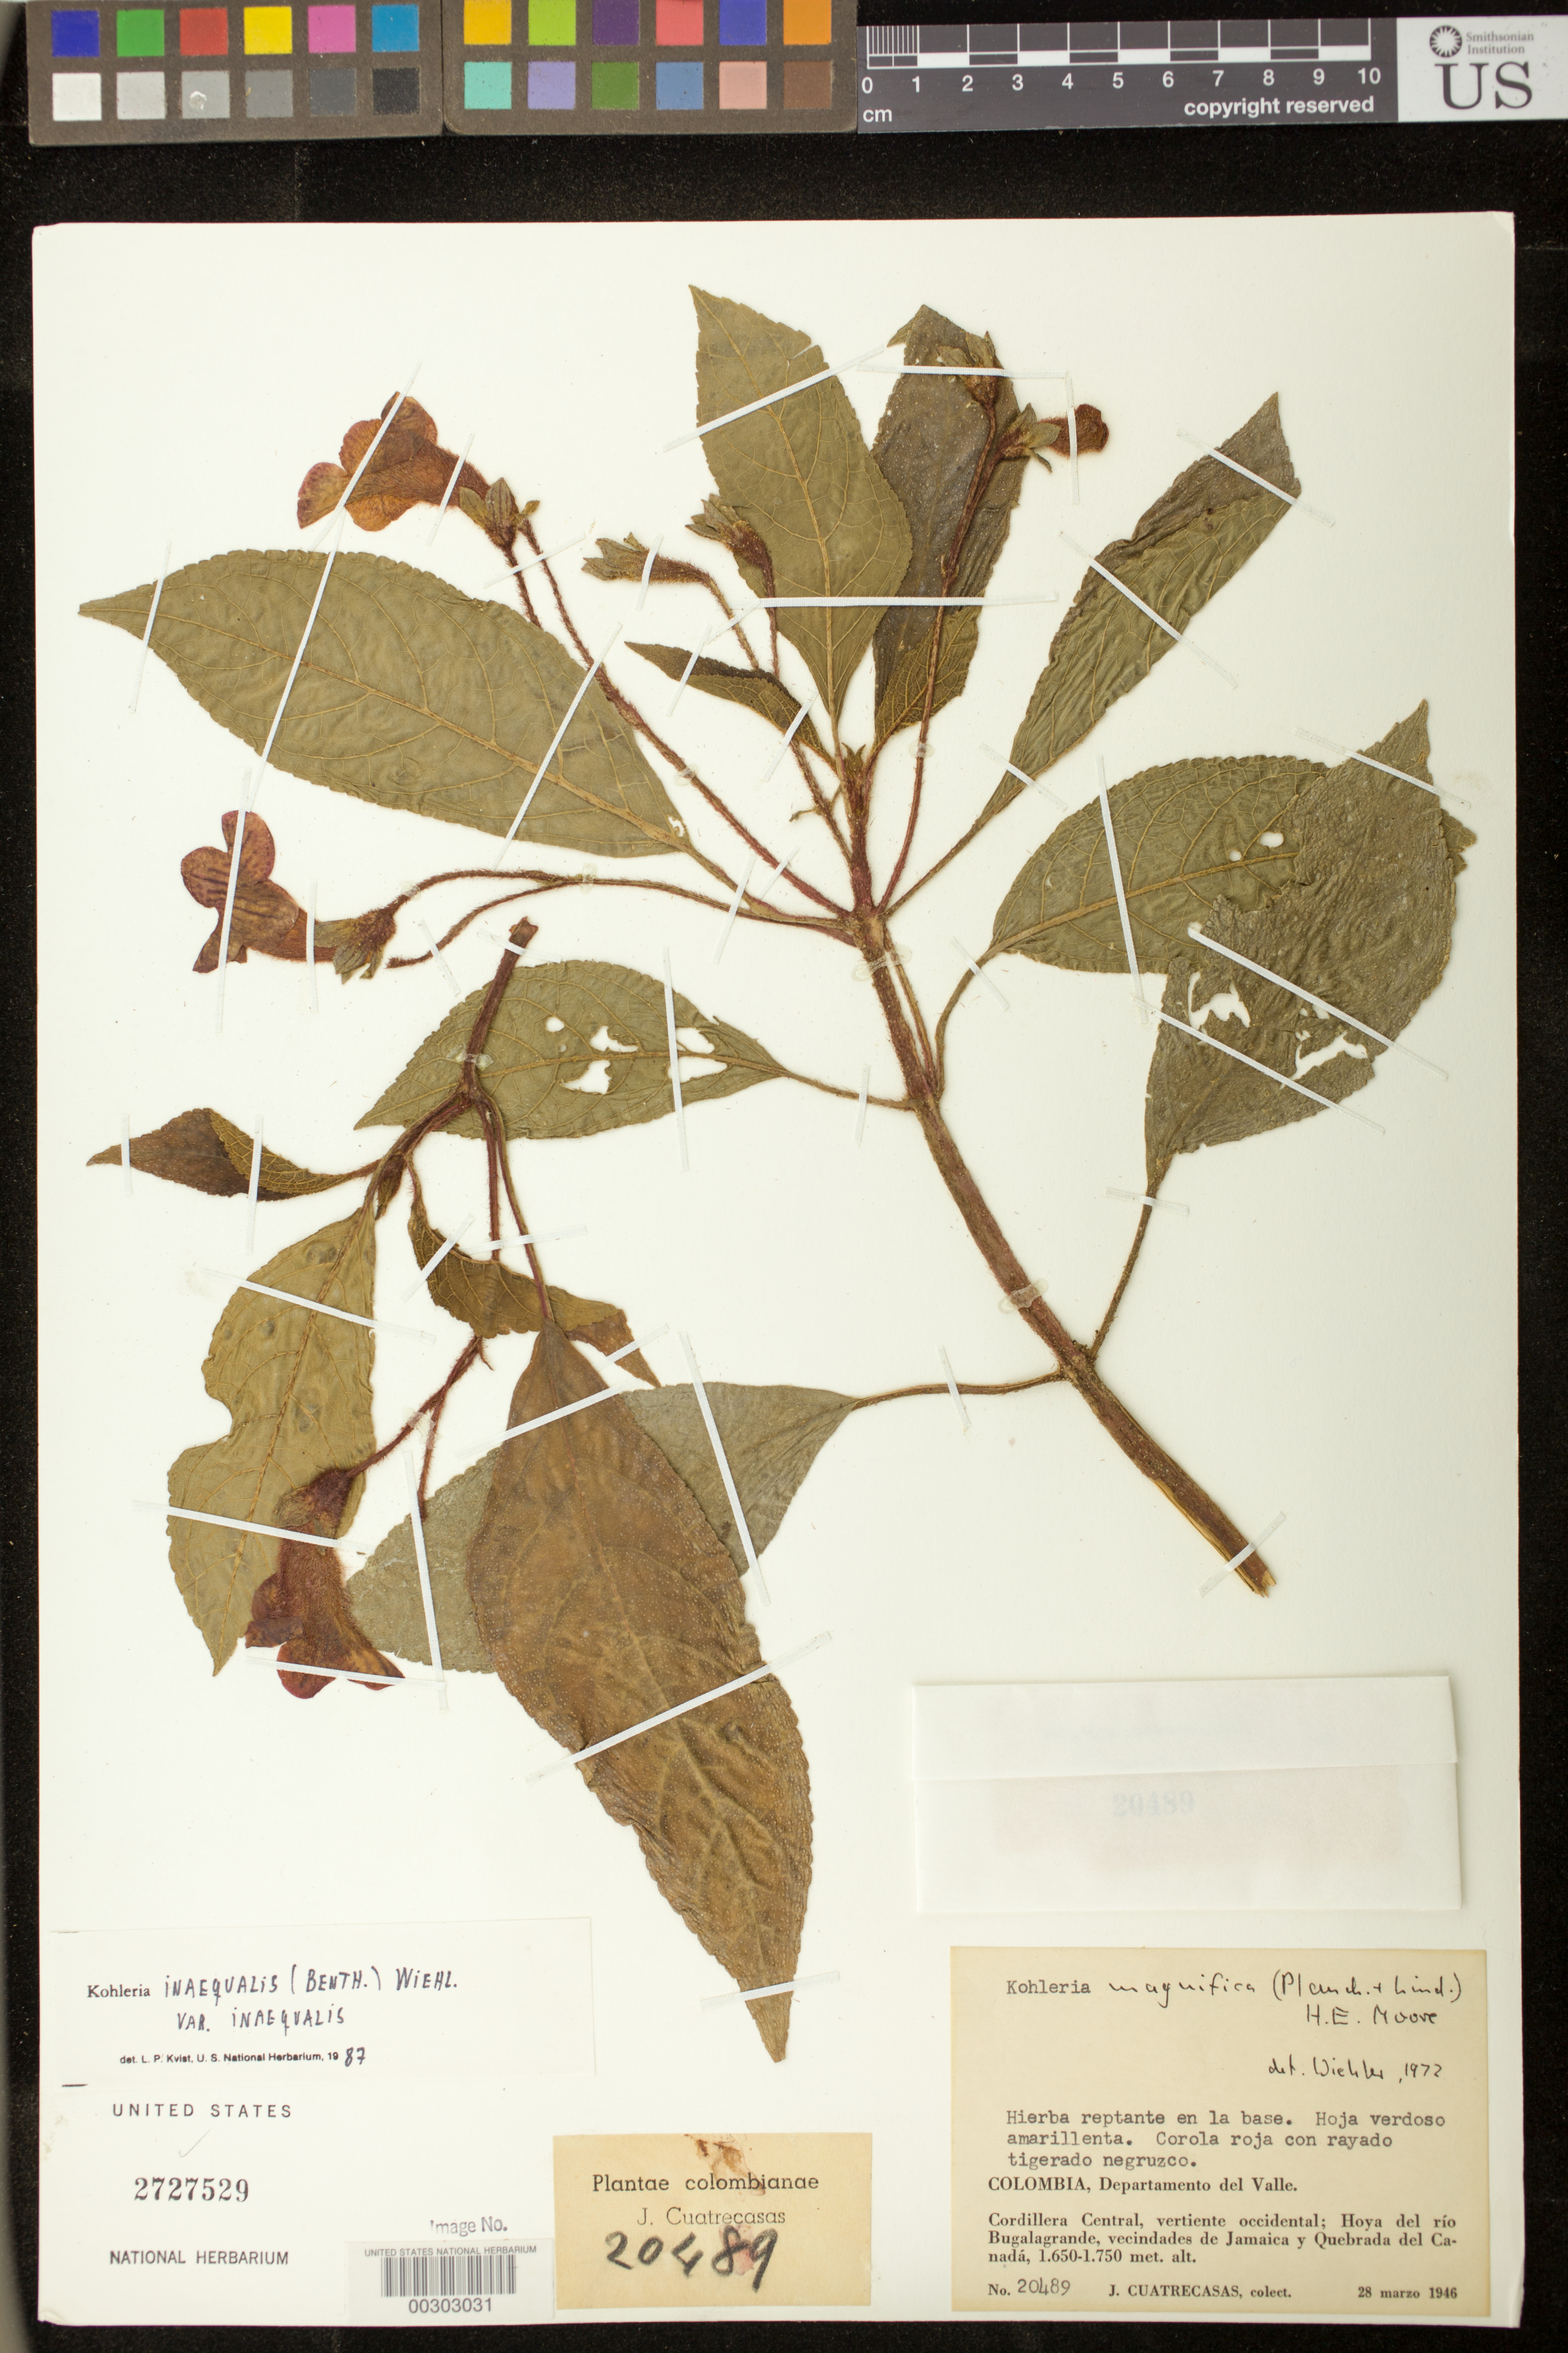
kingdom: Plantae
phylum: Tracheophyta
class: Magnoliopsida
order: Lamiales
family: Gesneriaceae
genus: Kohleria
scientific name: Kohleria inaequalis var. inaequalis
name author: (Benth.) Wiehler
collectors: J. Cuatrecasas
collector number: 20489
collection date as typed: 28 Mar 1946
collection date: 1946-03-28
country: Colombia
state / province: Valle del Cauca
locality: Cordillera Central, western slope, valley of Rio Bugalagrande, vicinities of Jamaica and Quebrada del Canada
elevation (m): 1650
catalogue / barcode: US 2727529